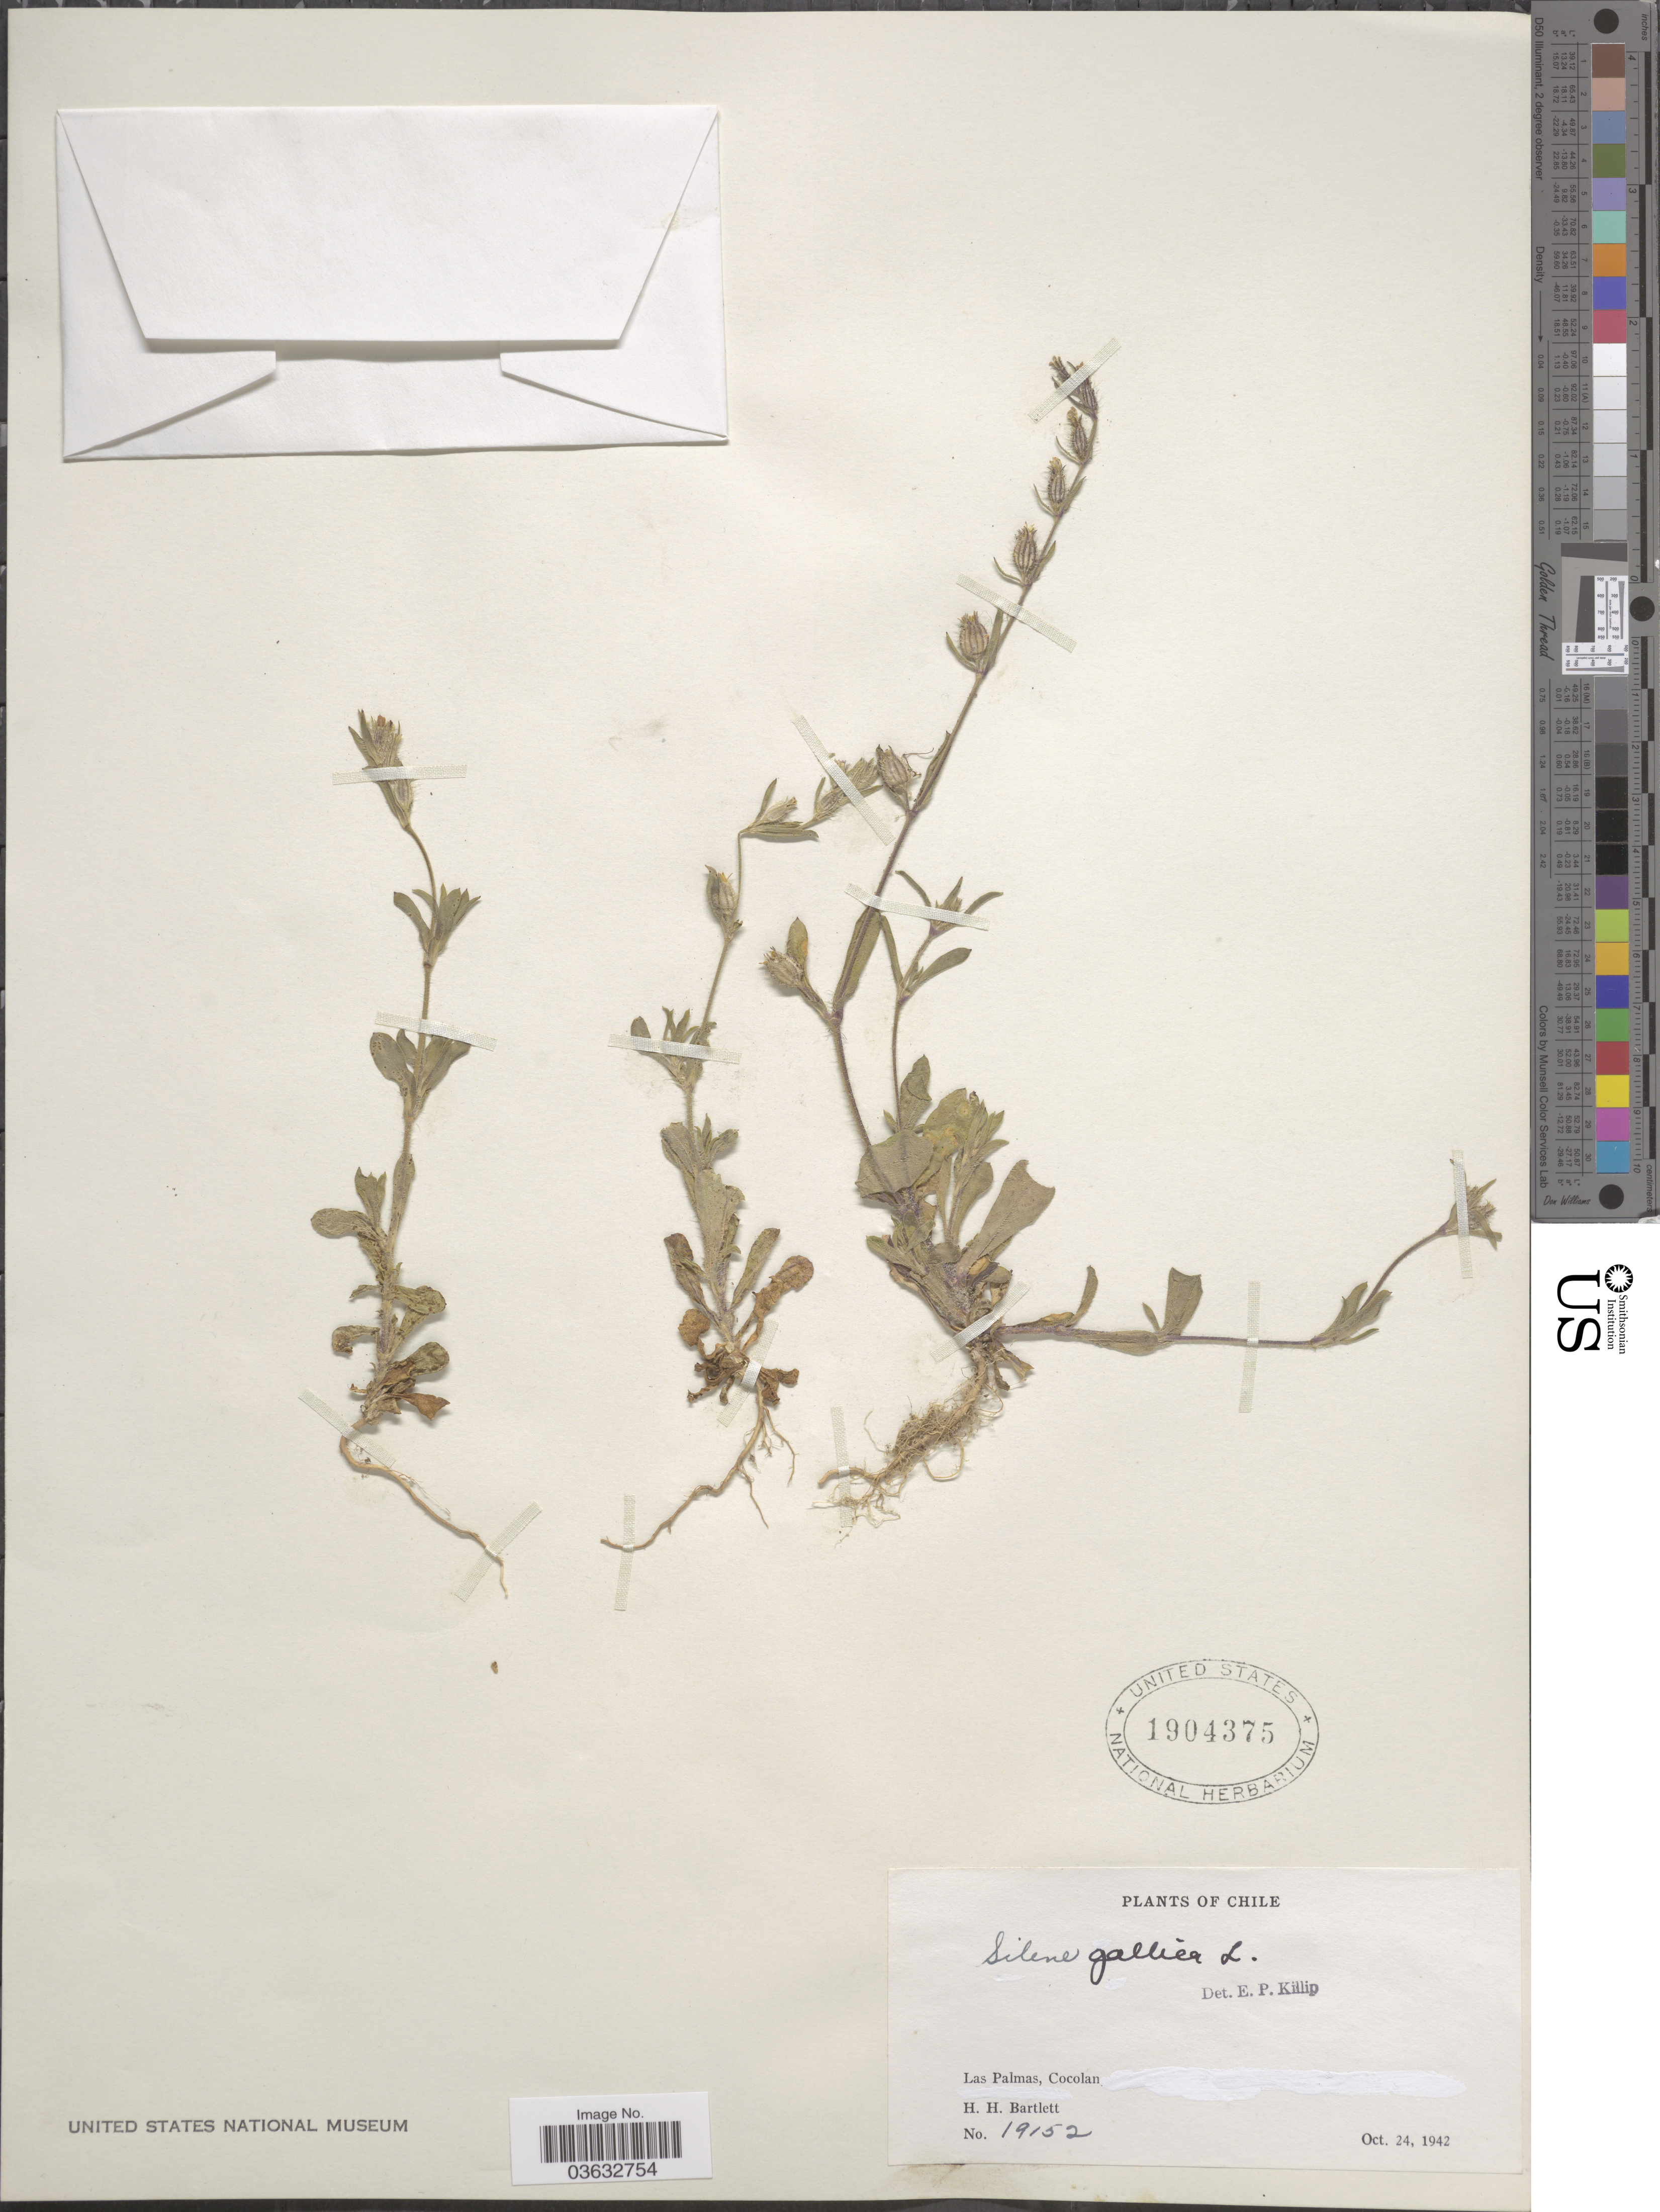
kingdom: Plantae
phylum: Tracheophyta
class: Magnoliopsida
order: Caryophyllales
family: Caryophyllaceae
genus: Silene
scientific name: Silene gallica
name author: L.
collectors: H. H. Bartlett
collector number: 19152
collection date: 1942-10-24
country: Chile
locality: Las Palmas, Cocolan.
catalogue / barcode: US 1904375